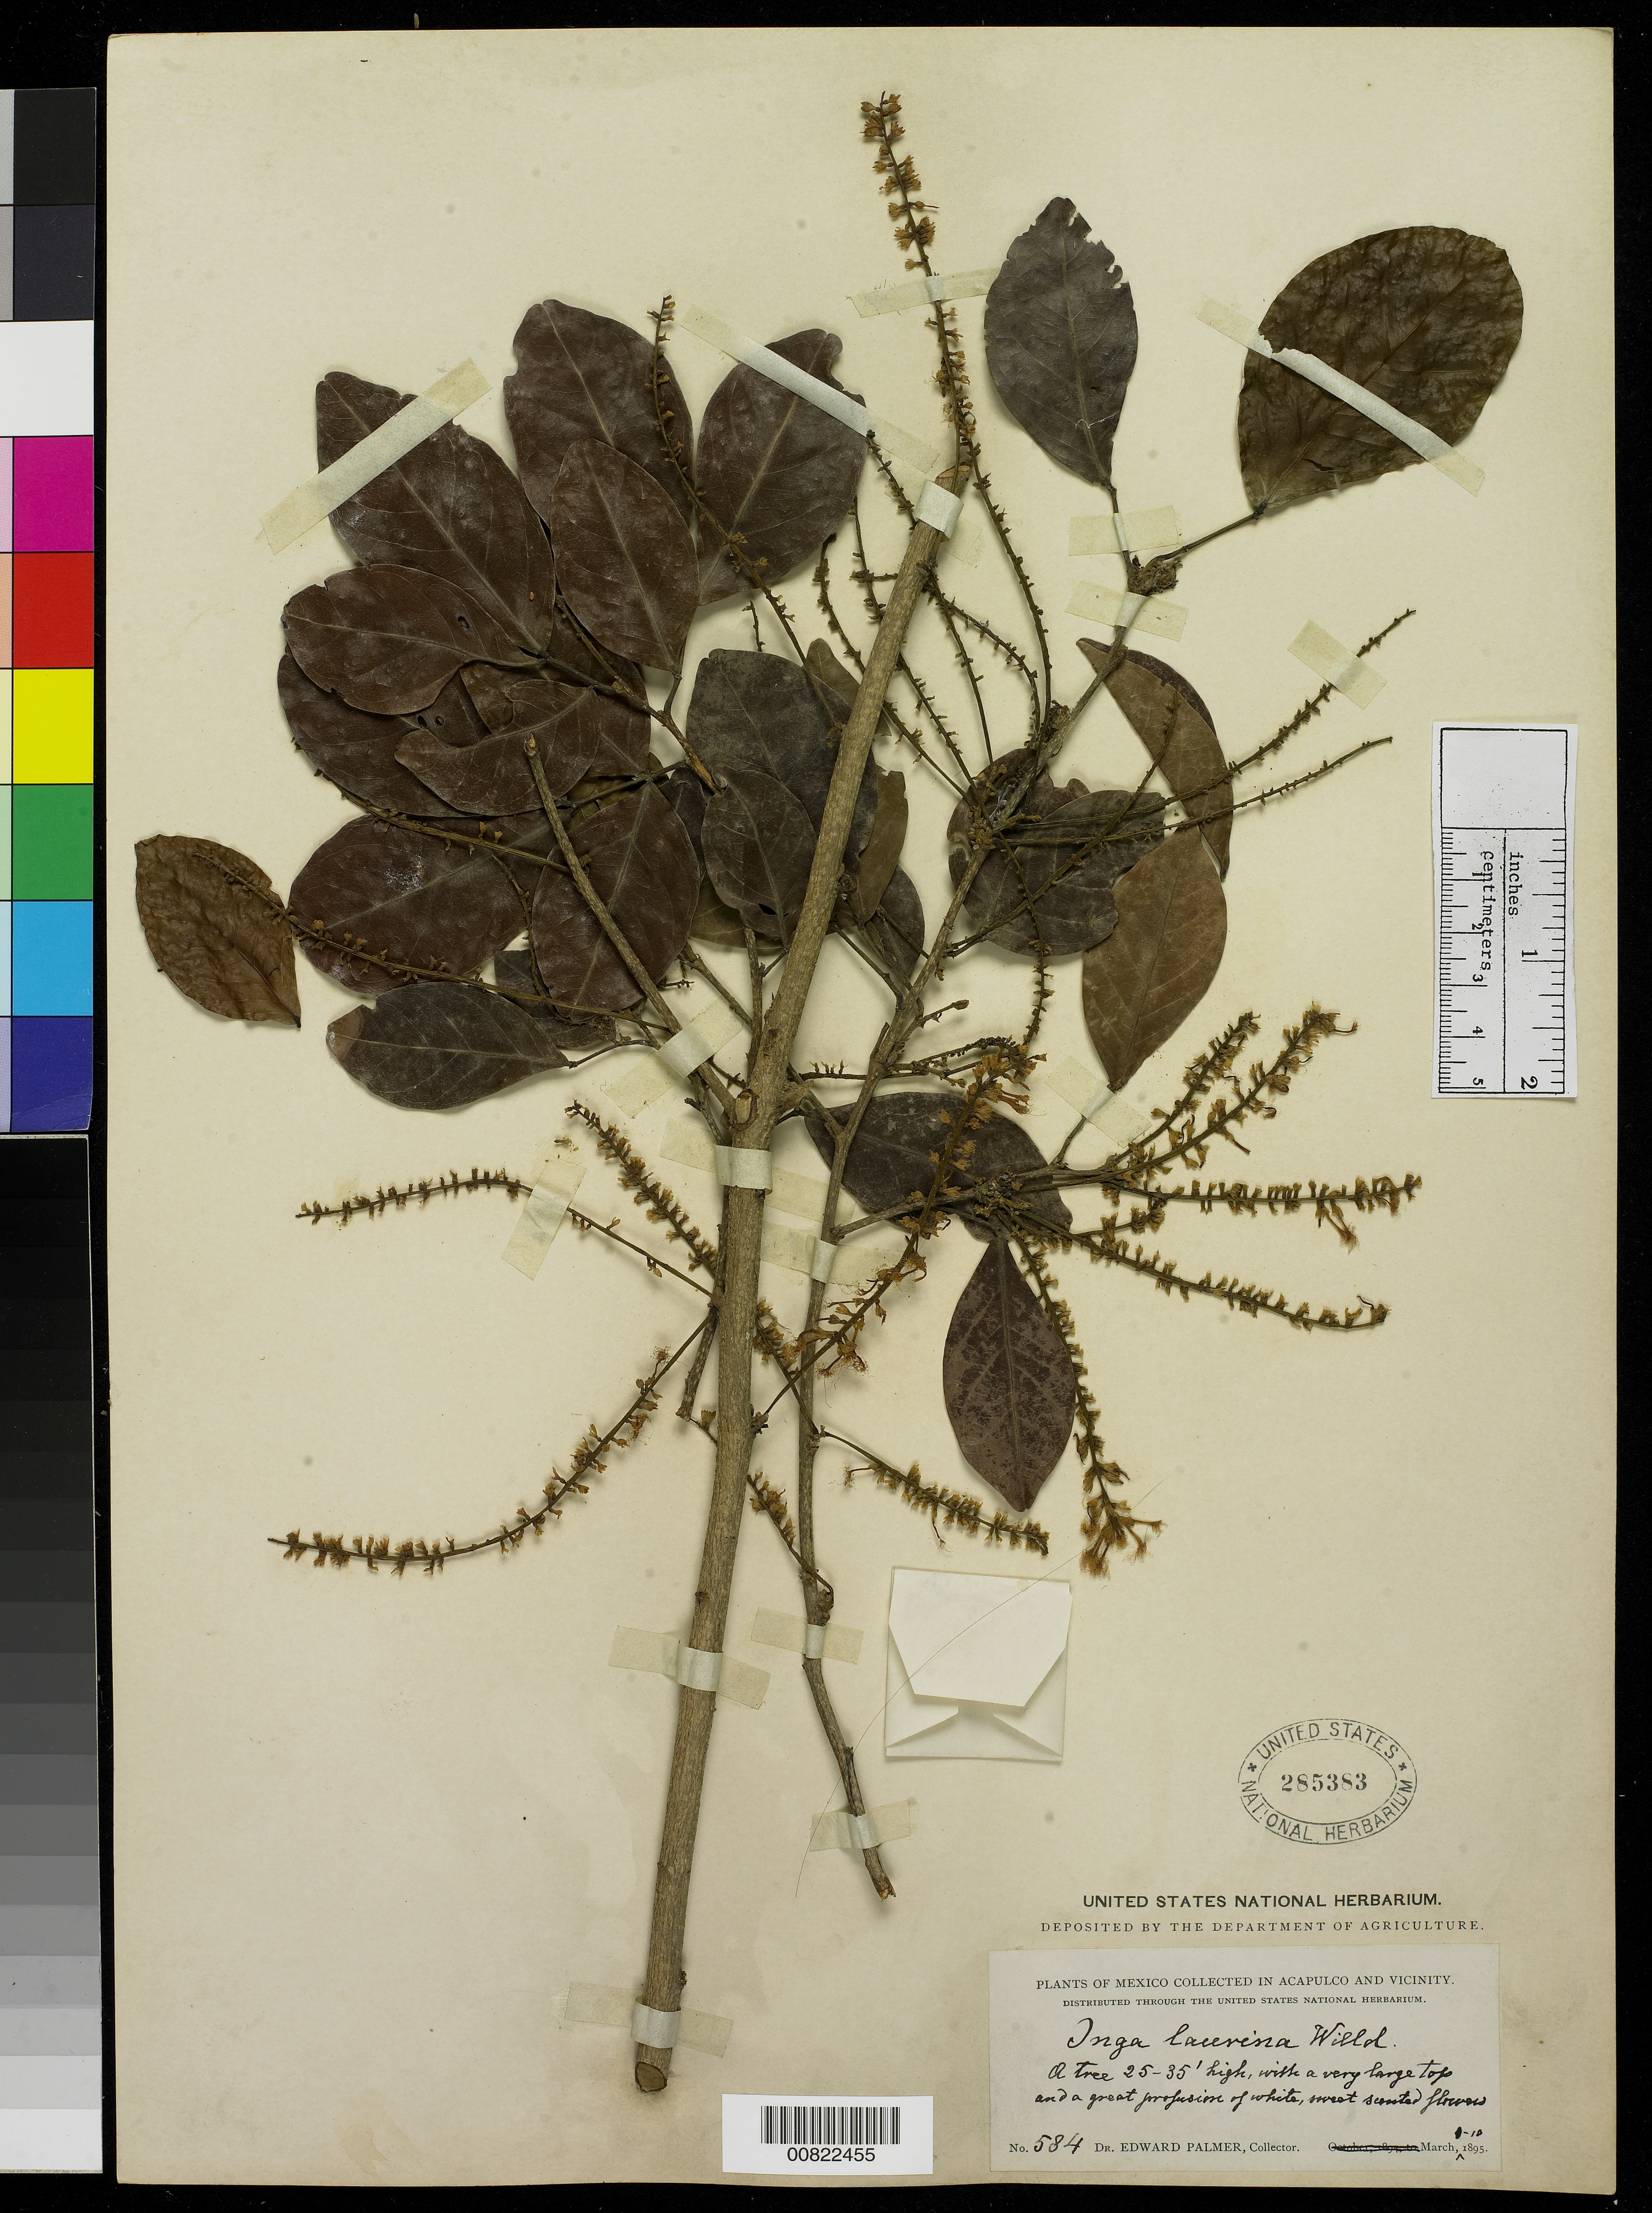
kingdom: Plantae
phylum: Tracheophyta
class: Magnoliopsida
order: Fabales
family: Fabaceae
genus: Inga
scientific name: Inga laurina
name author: (Sw.) Willd.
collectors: E. Palmer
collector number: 584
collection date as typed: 01 Mar 1895 to 10 Mar 1895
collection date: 1895-03-01/1895-03-10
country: Mexico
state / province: Guerrero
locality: Acapulco, Guerrero and vicinity.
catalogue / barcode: US 285383